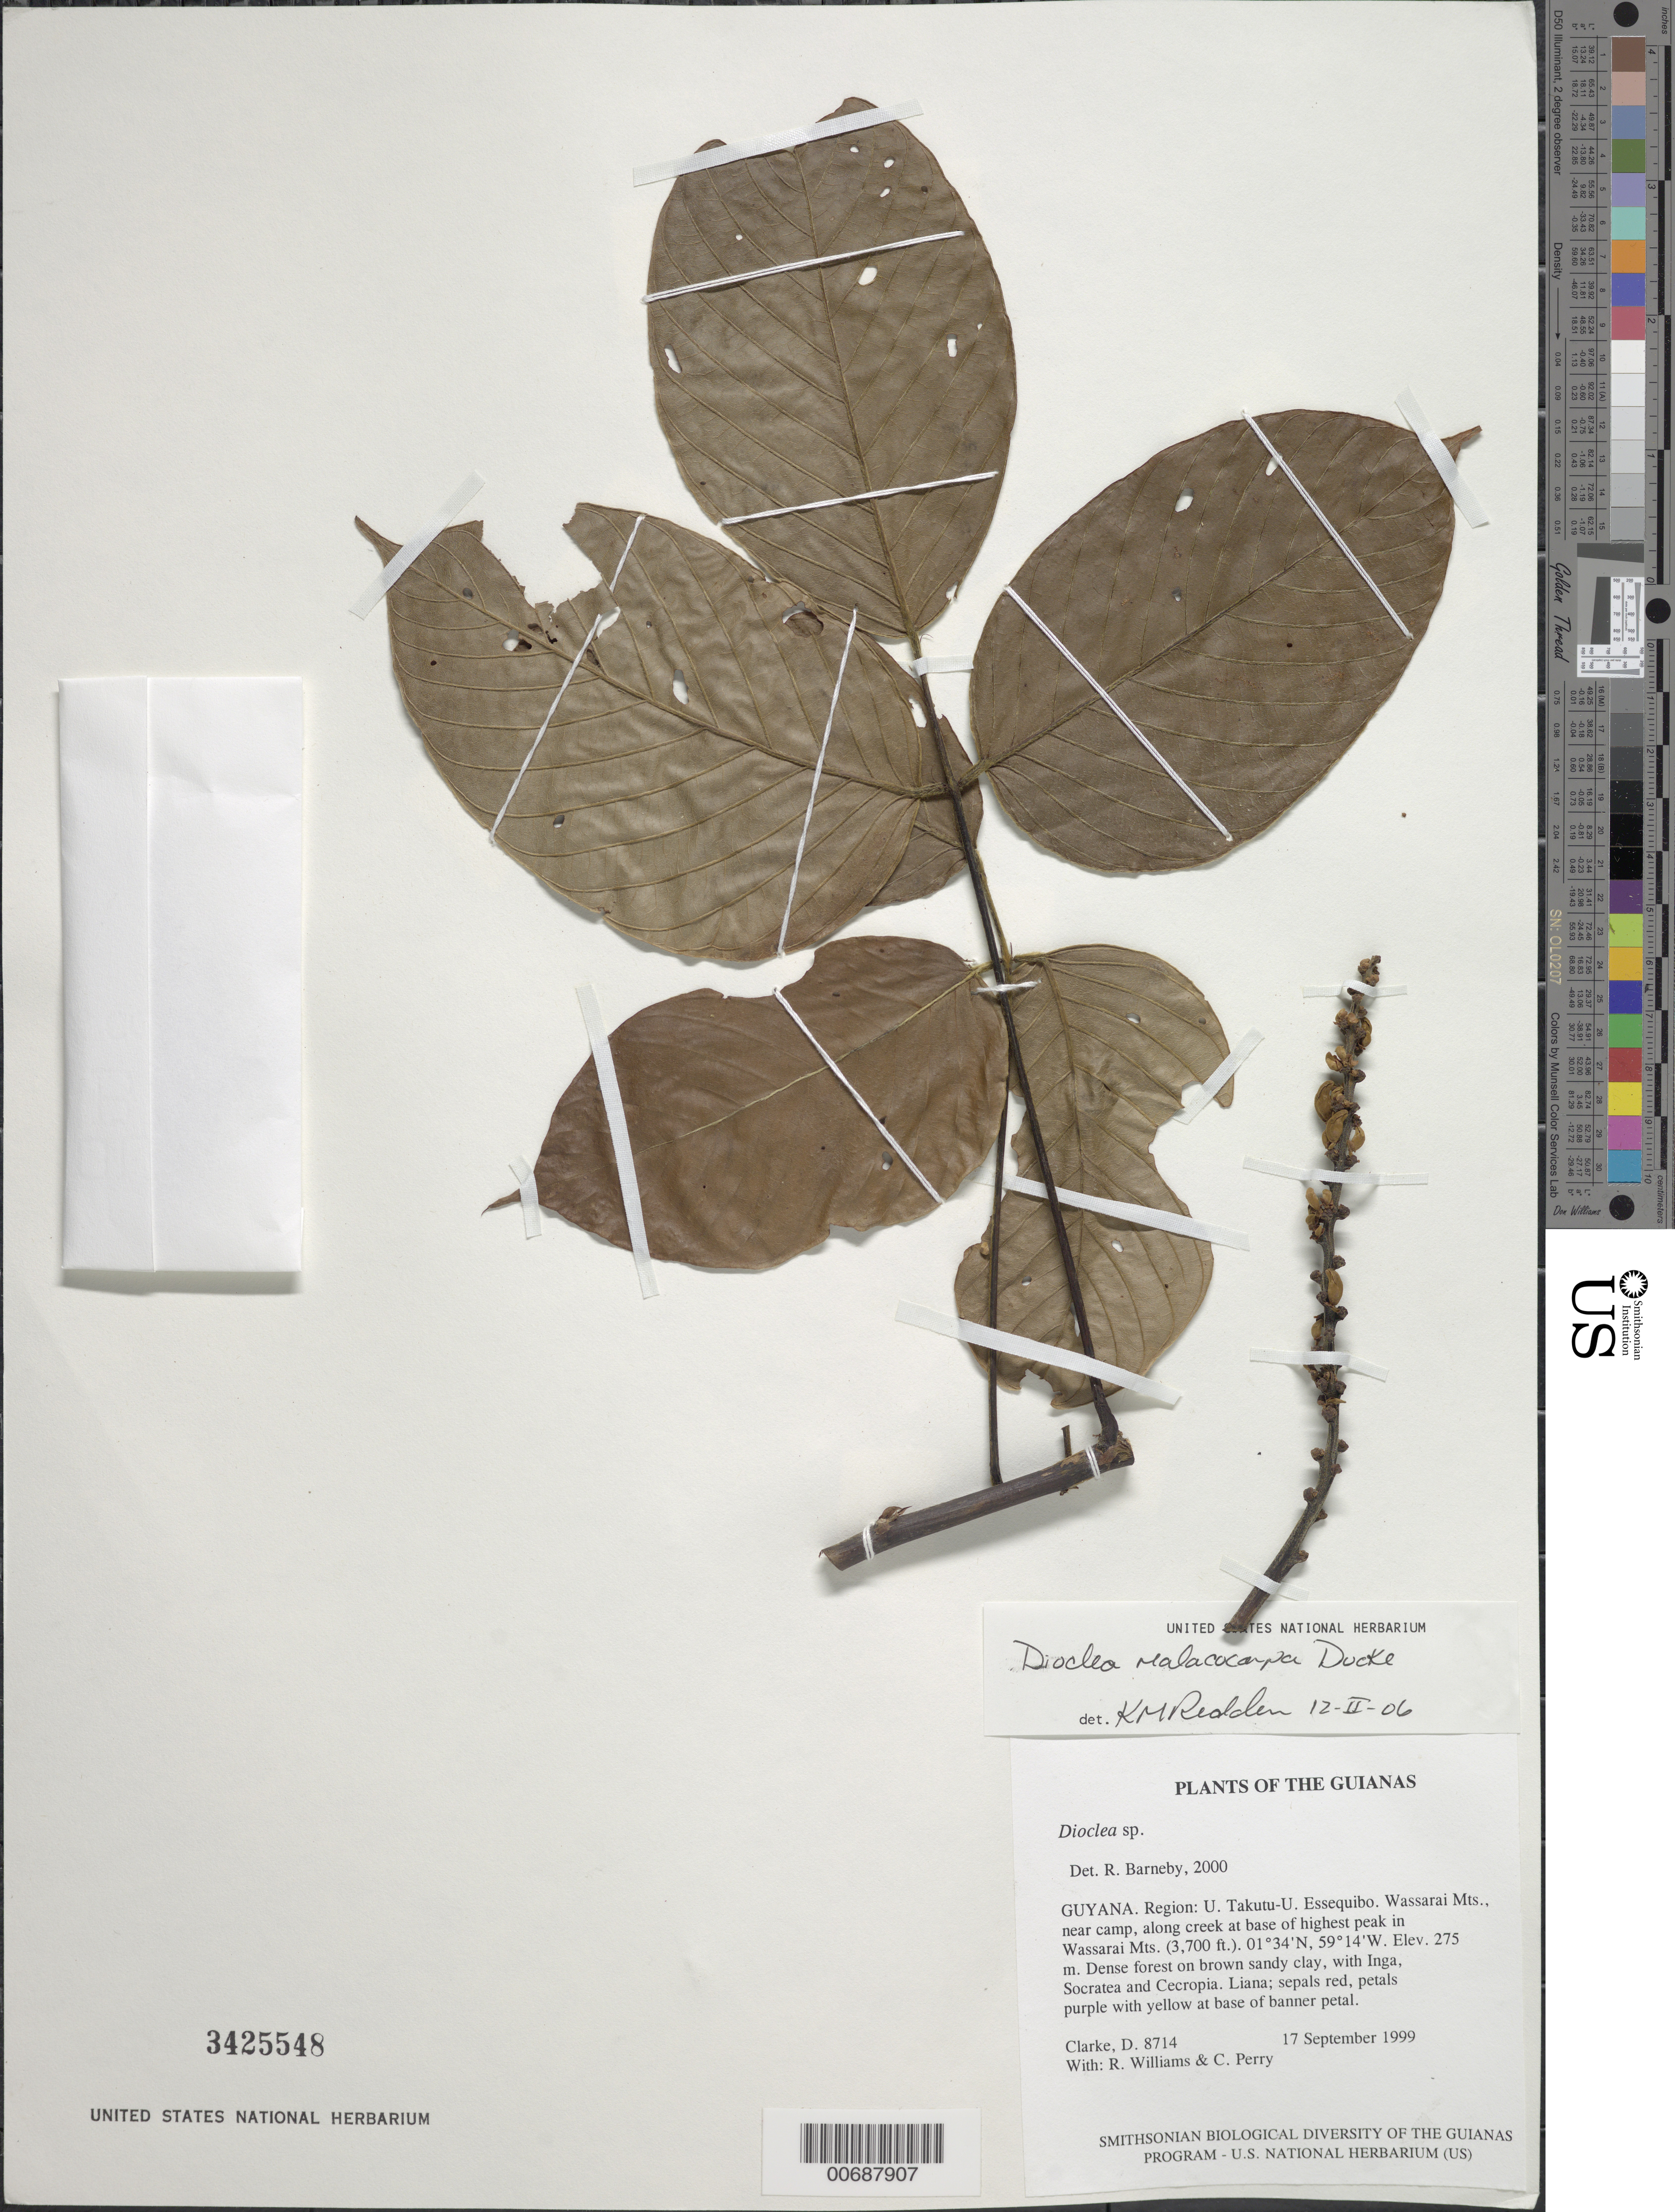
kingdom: Plantae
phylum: Tracheophyta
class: Magnoliopsida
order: Fabales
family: Fabaceae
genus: Macropsychanthus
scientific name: Macropsychanthus malacocarpus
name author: (Ducke) L.P. Queiroz & Snak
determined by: Strong, Mark T., (BOT), Smithsonian Institution - National Museum of Natural History (UNITED STATES)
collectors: H. D. Clarke, R. Williams & C. Perry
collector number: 8714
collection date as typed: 17 September 1999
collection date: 1999-09-17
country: Guyana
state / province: U. Takutu-U. Essequibo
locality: Wassarai Mts., near camp, along creek at base of highest peak in Wassarai Mts. (3,700 ft.)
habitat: Dense forest on brown sandy clay, with Inga, Socratea and Cecropia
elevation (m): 275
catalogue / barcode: US 3425548